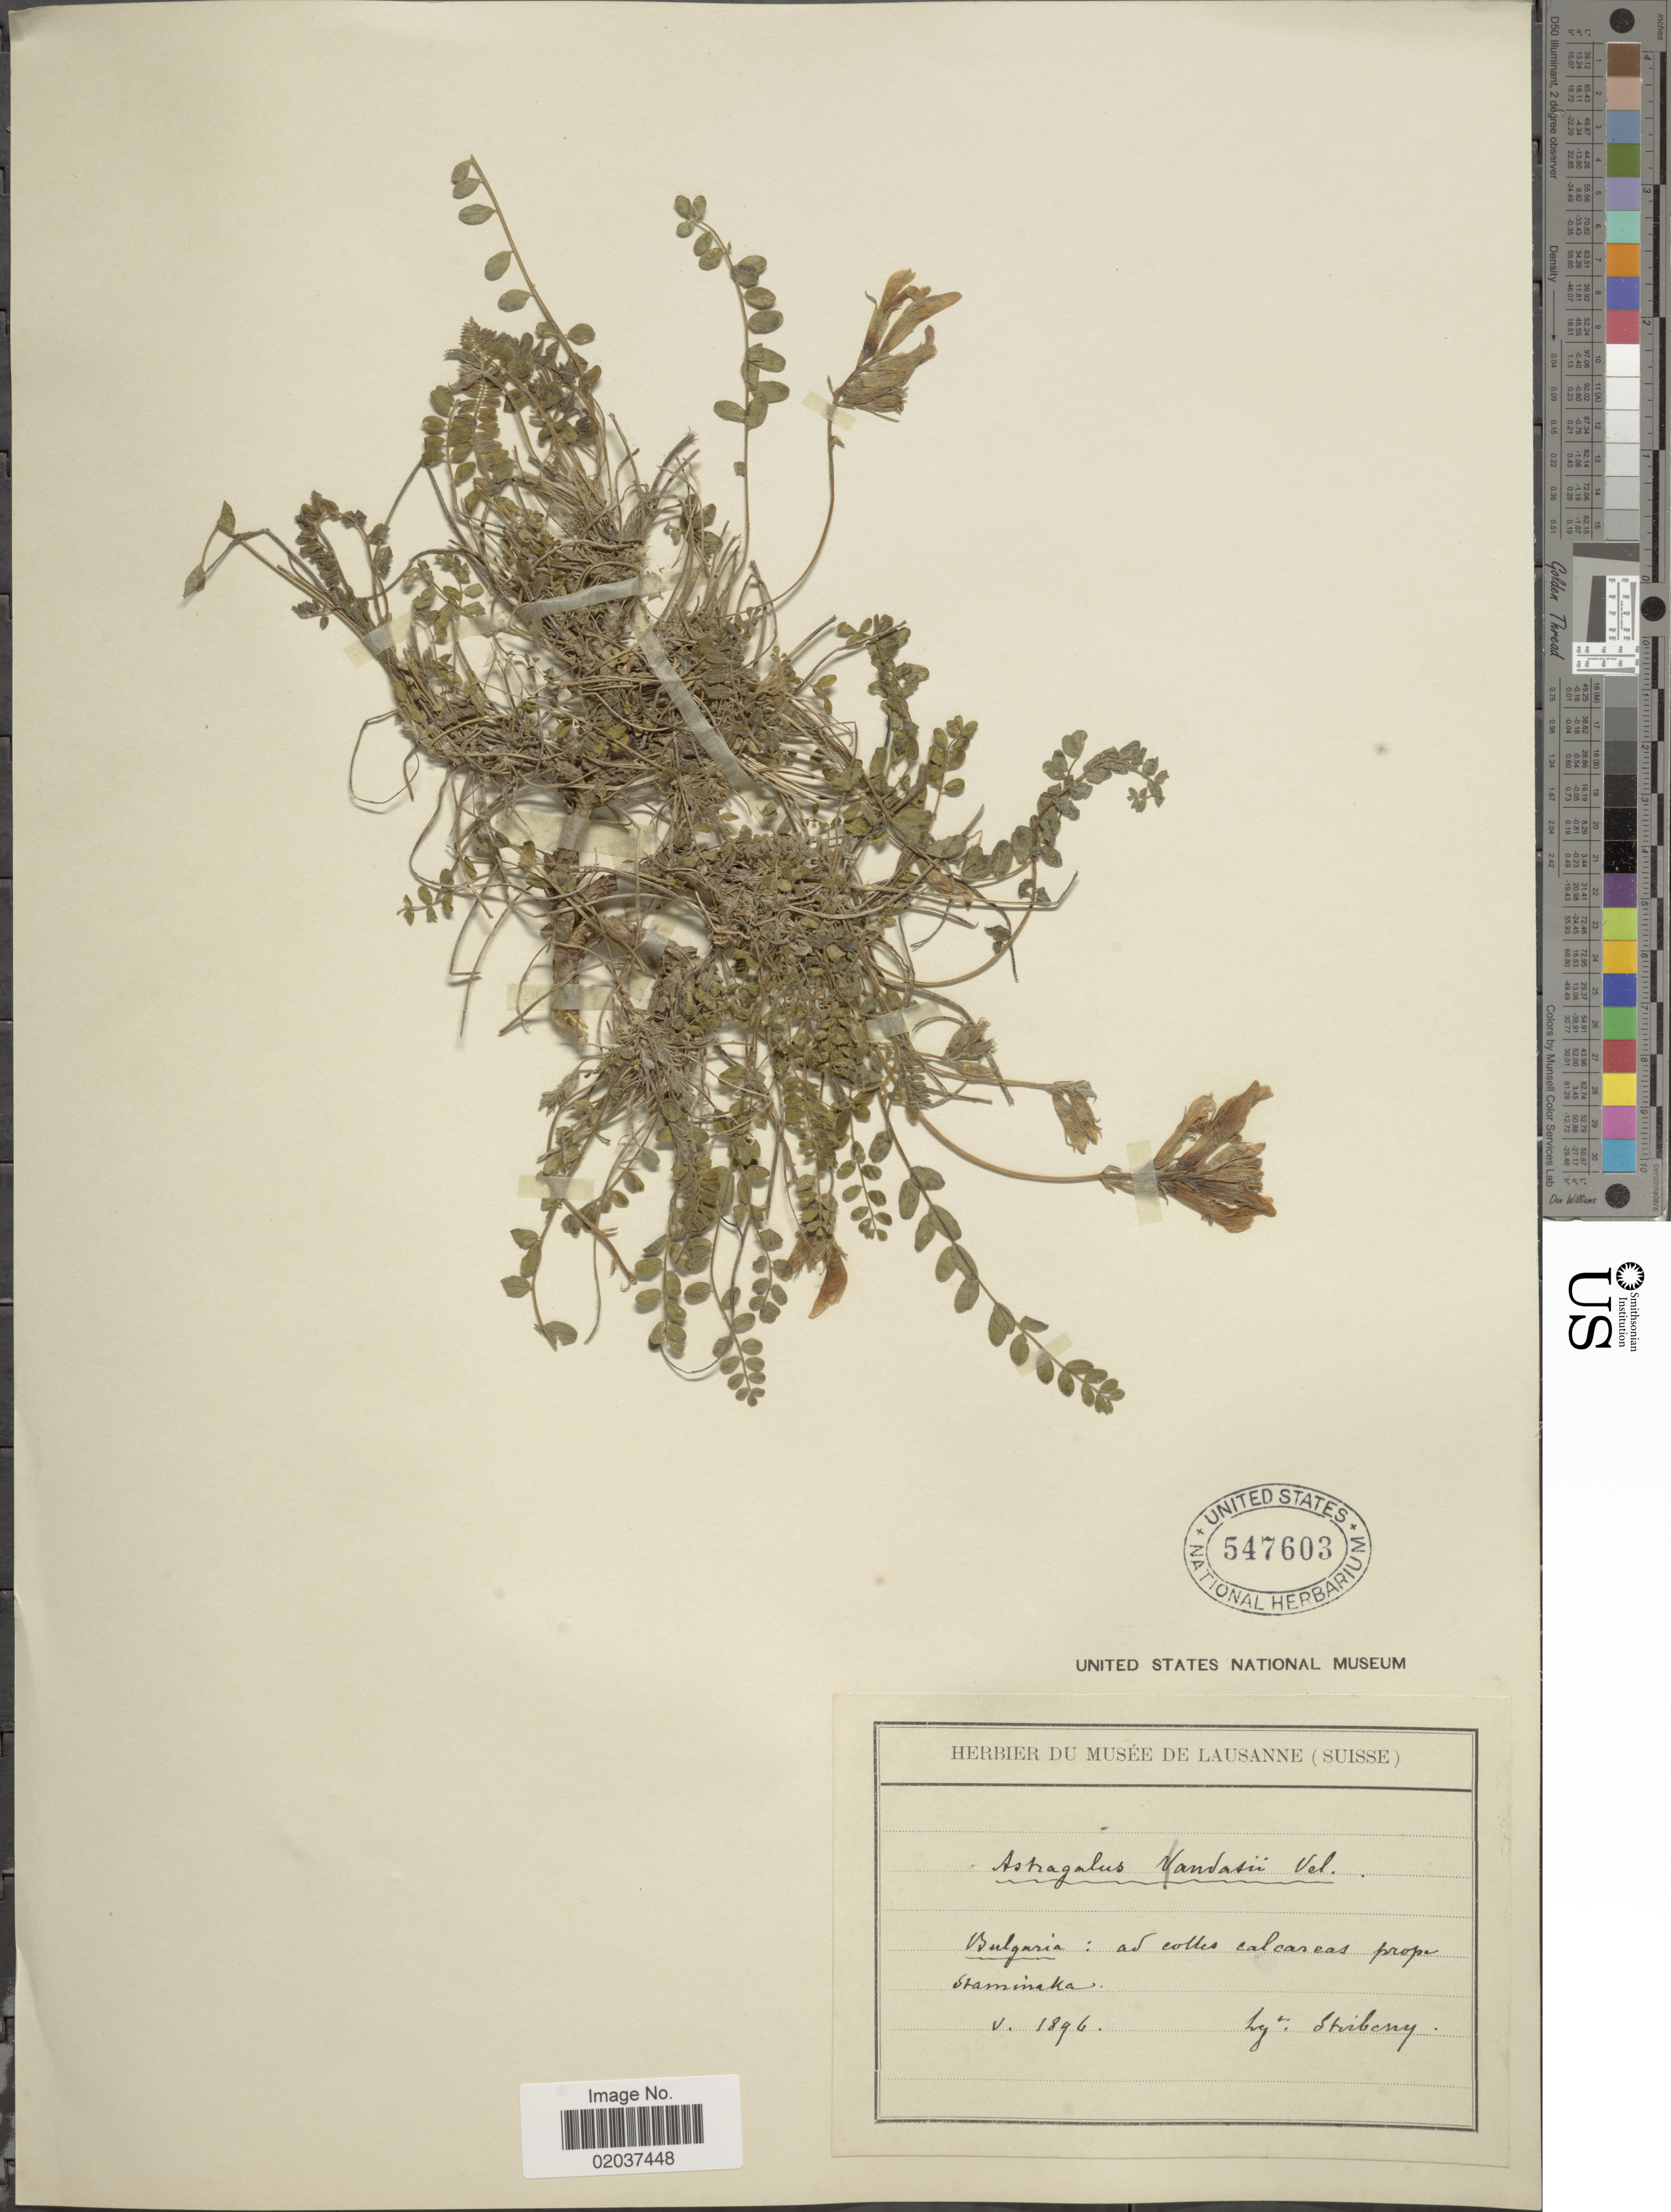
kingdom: Plantae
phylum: Tracheophyta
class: Magnoliopsida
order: Fabales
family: Fabaceae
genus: Astragalus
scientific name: Astragalus vandasii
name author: Velen.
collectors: V. Stribrny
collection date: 1896-05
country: Bulgaria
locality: Ad colles calcareas prope Staminaka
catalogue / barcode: US 547603